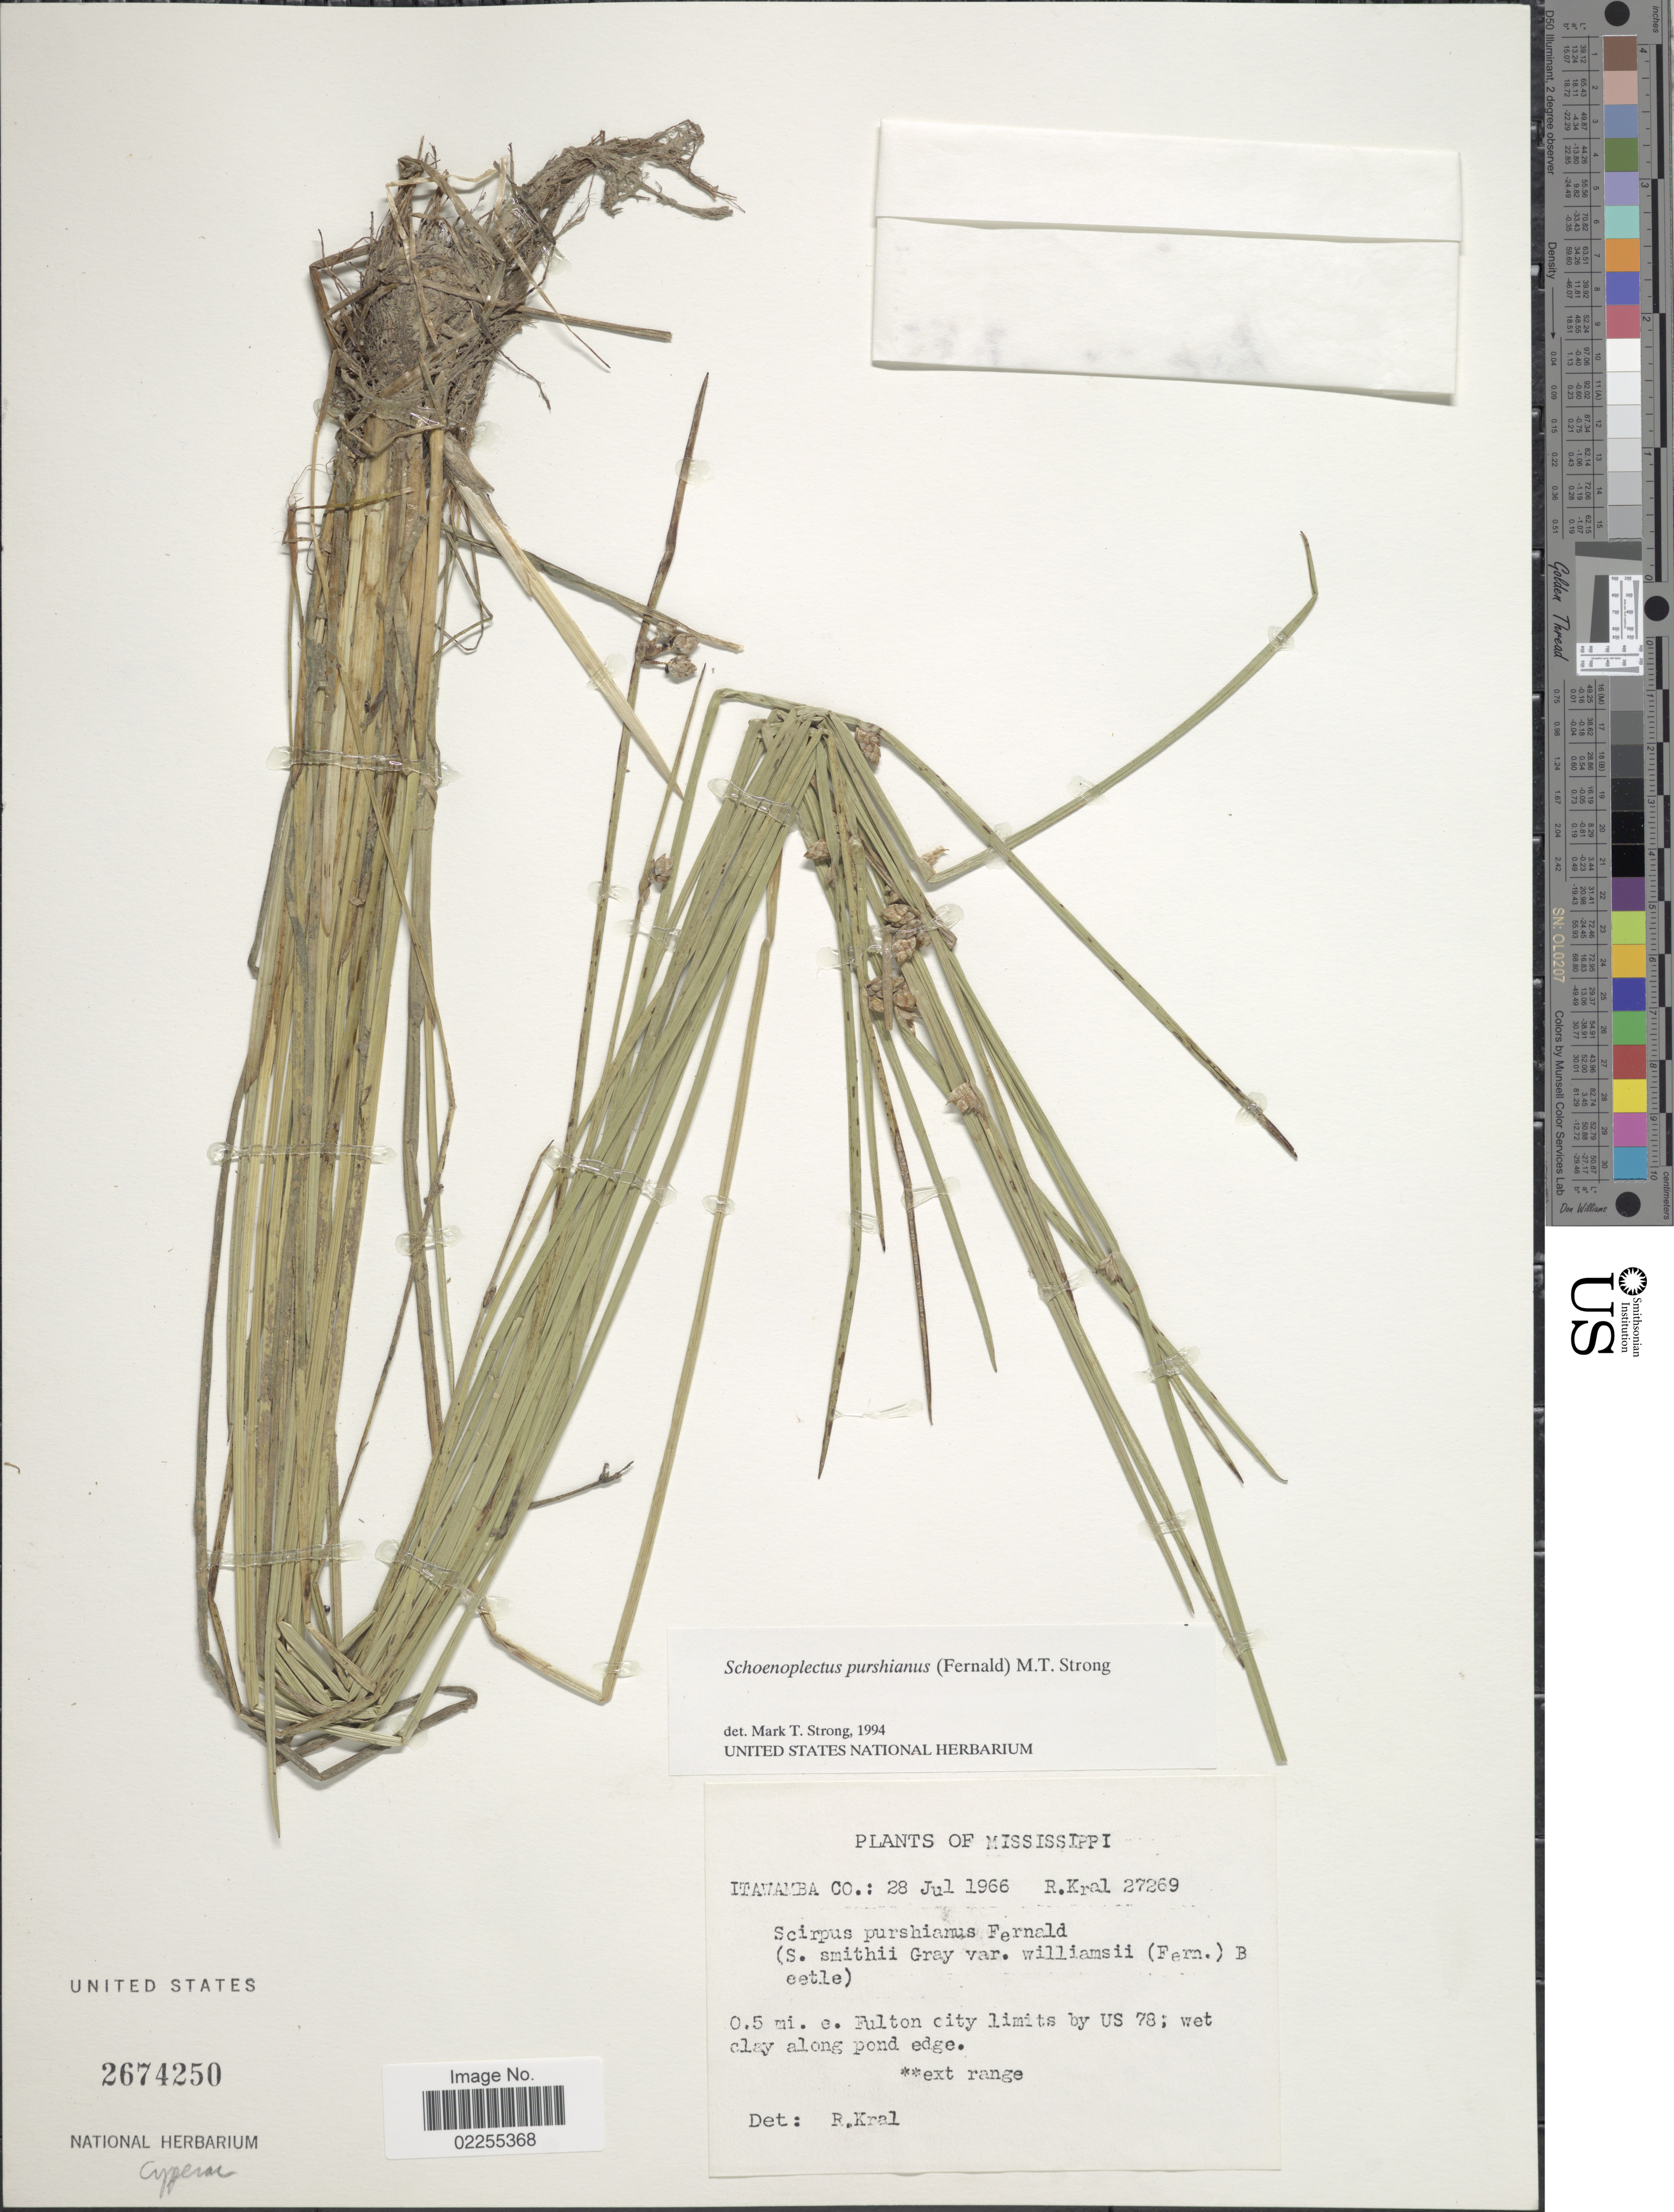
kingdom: Plantae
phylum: Tracheophyta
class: Liliopsida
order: Poales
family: Cyperaceae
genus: Schoenoplectus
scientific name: Schoenoplectus purshianus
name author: (Fernald) M.T. Strong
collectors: R. Kral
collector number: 27269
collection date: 1966-07-28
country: United States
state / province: Mississippi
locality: Itawamba Co., 0.5 mi. e. Fulton city limits by US 78; wet clay along pond edge.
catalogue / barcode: US 2674250